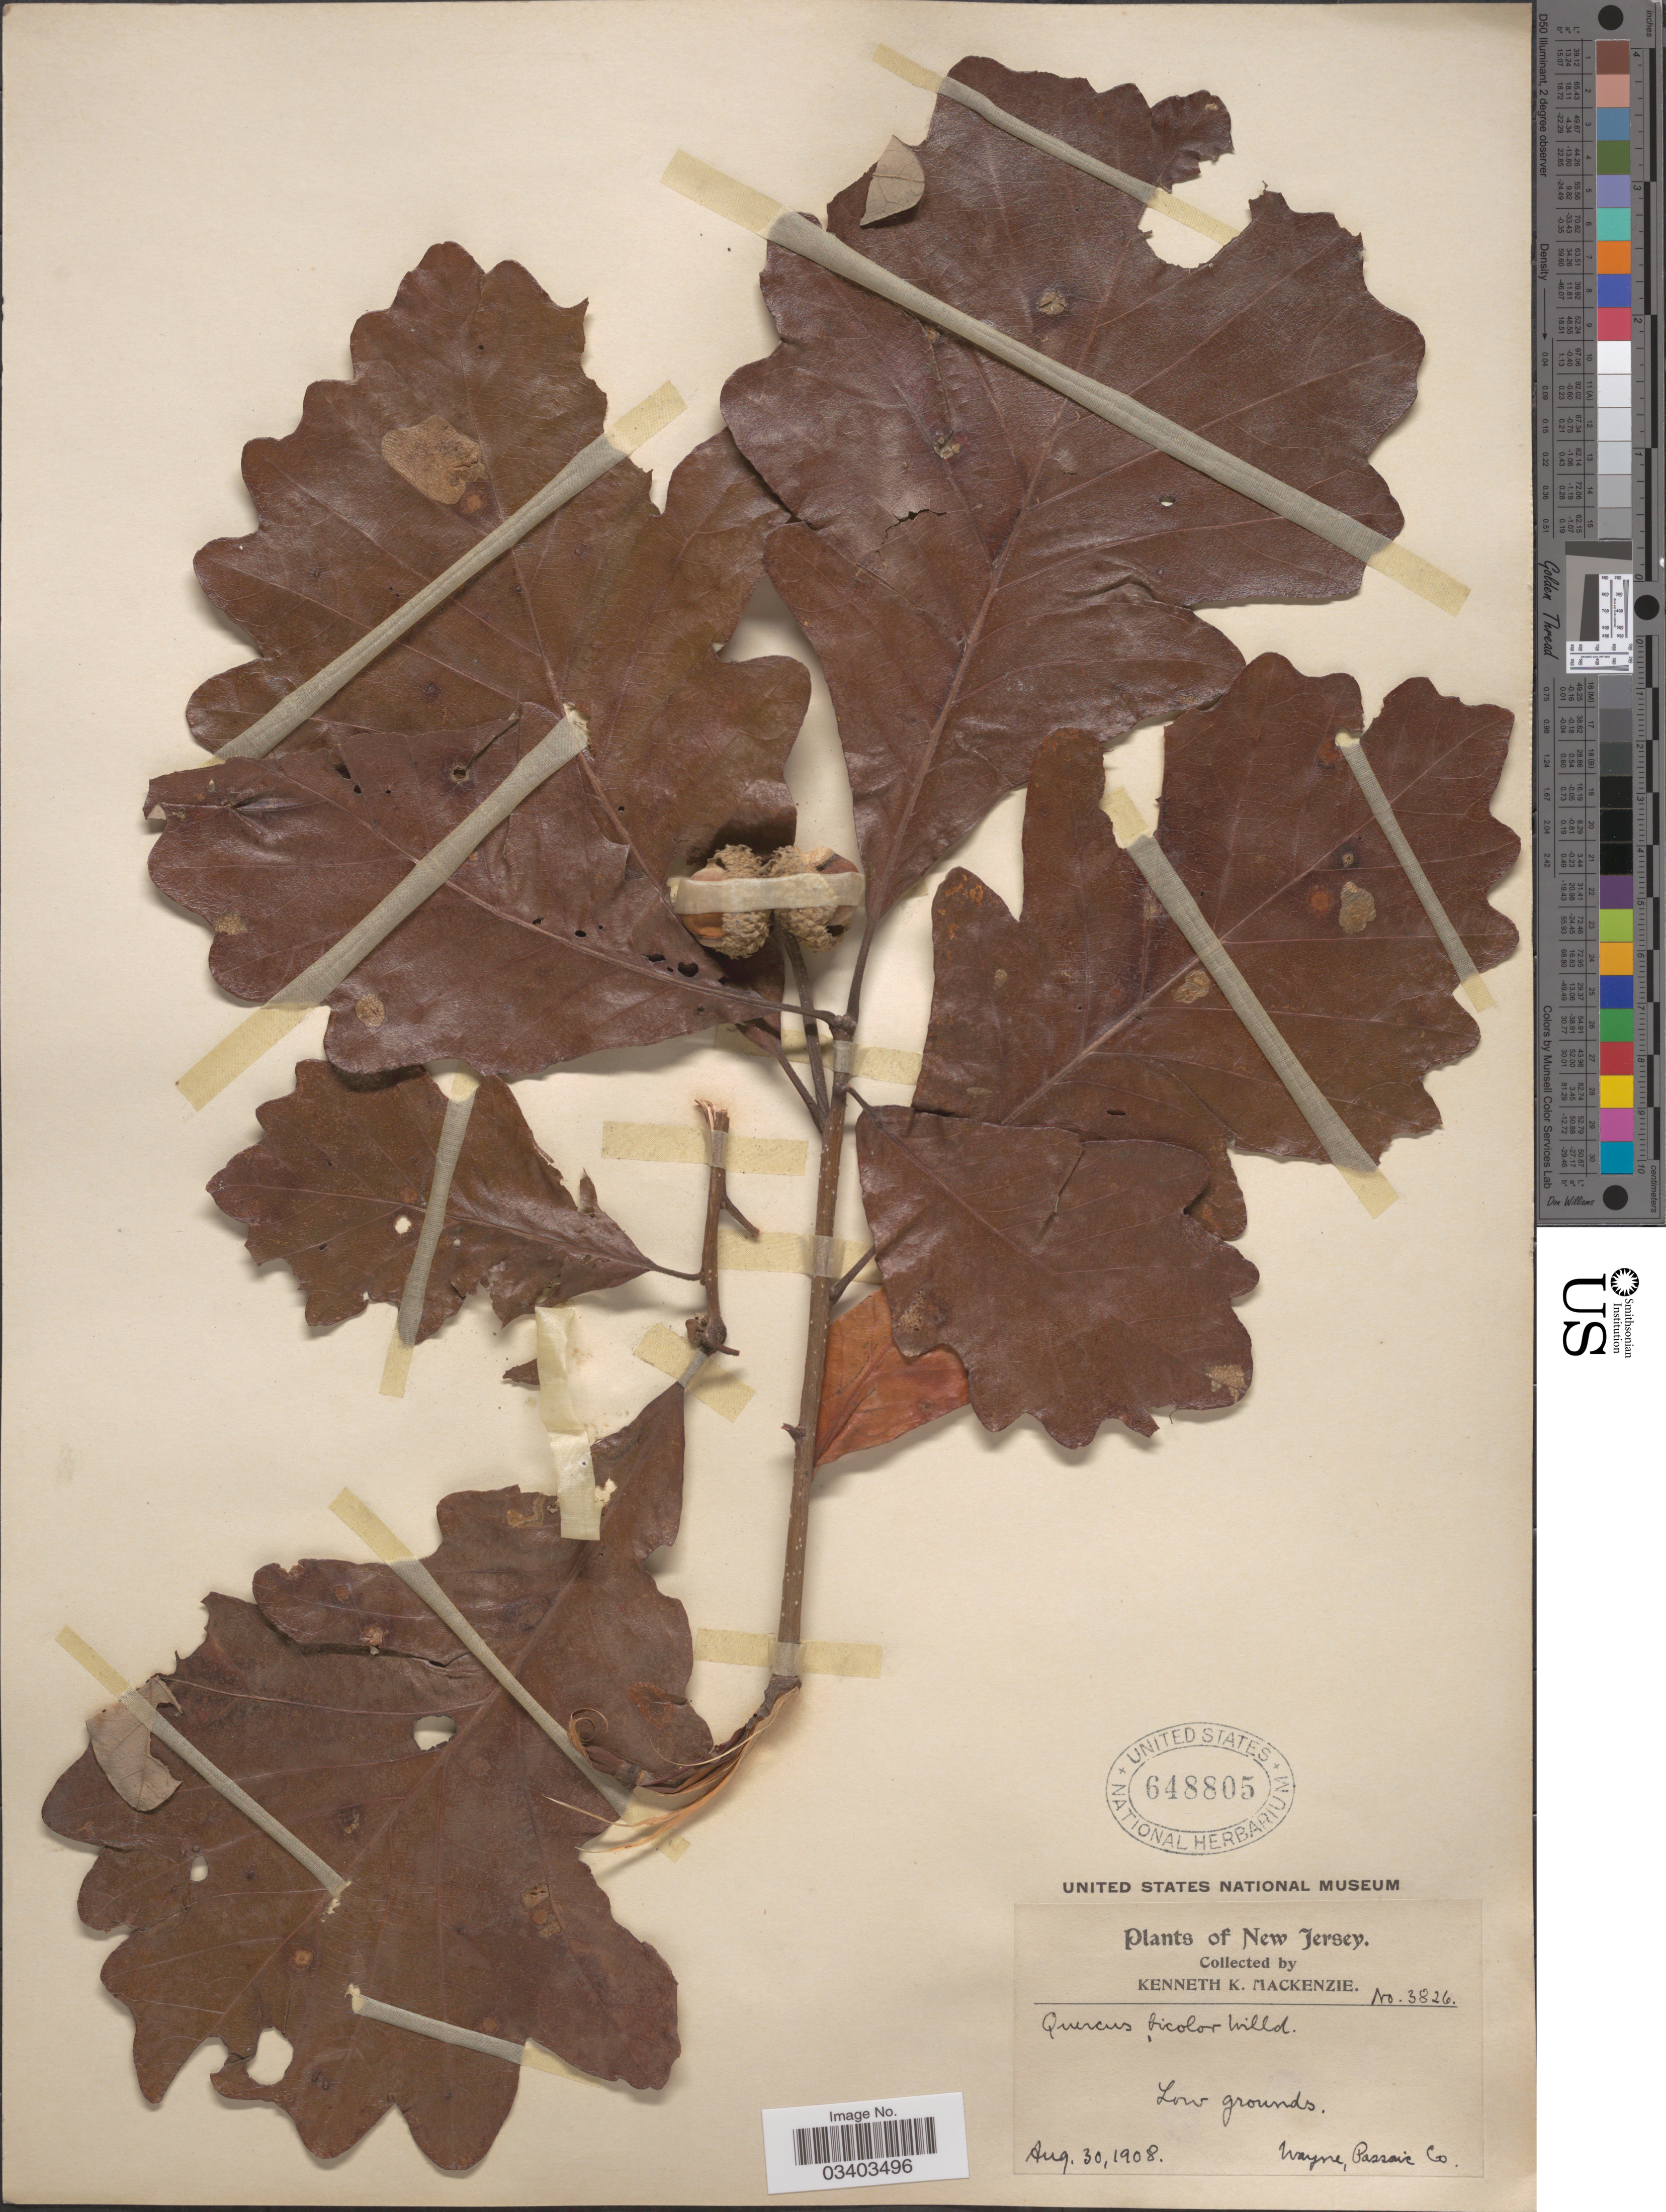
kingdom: Plantae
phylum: Tracheophyta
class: Magnoliopsida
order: Fagales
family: Fagaceae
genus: Quercus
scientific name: Quercus bicolor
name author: Willd.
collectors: K. K. Mackenzie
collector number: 3826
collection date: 1908-08-30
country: United States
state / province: New Jersey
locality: Low grounds. Wayne, Passaic Co.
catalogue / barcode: US 648805